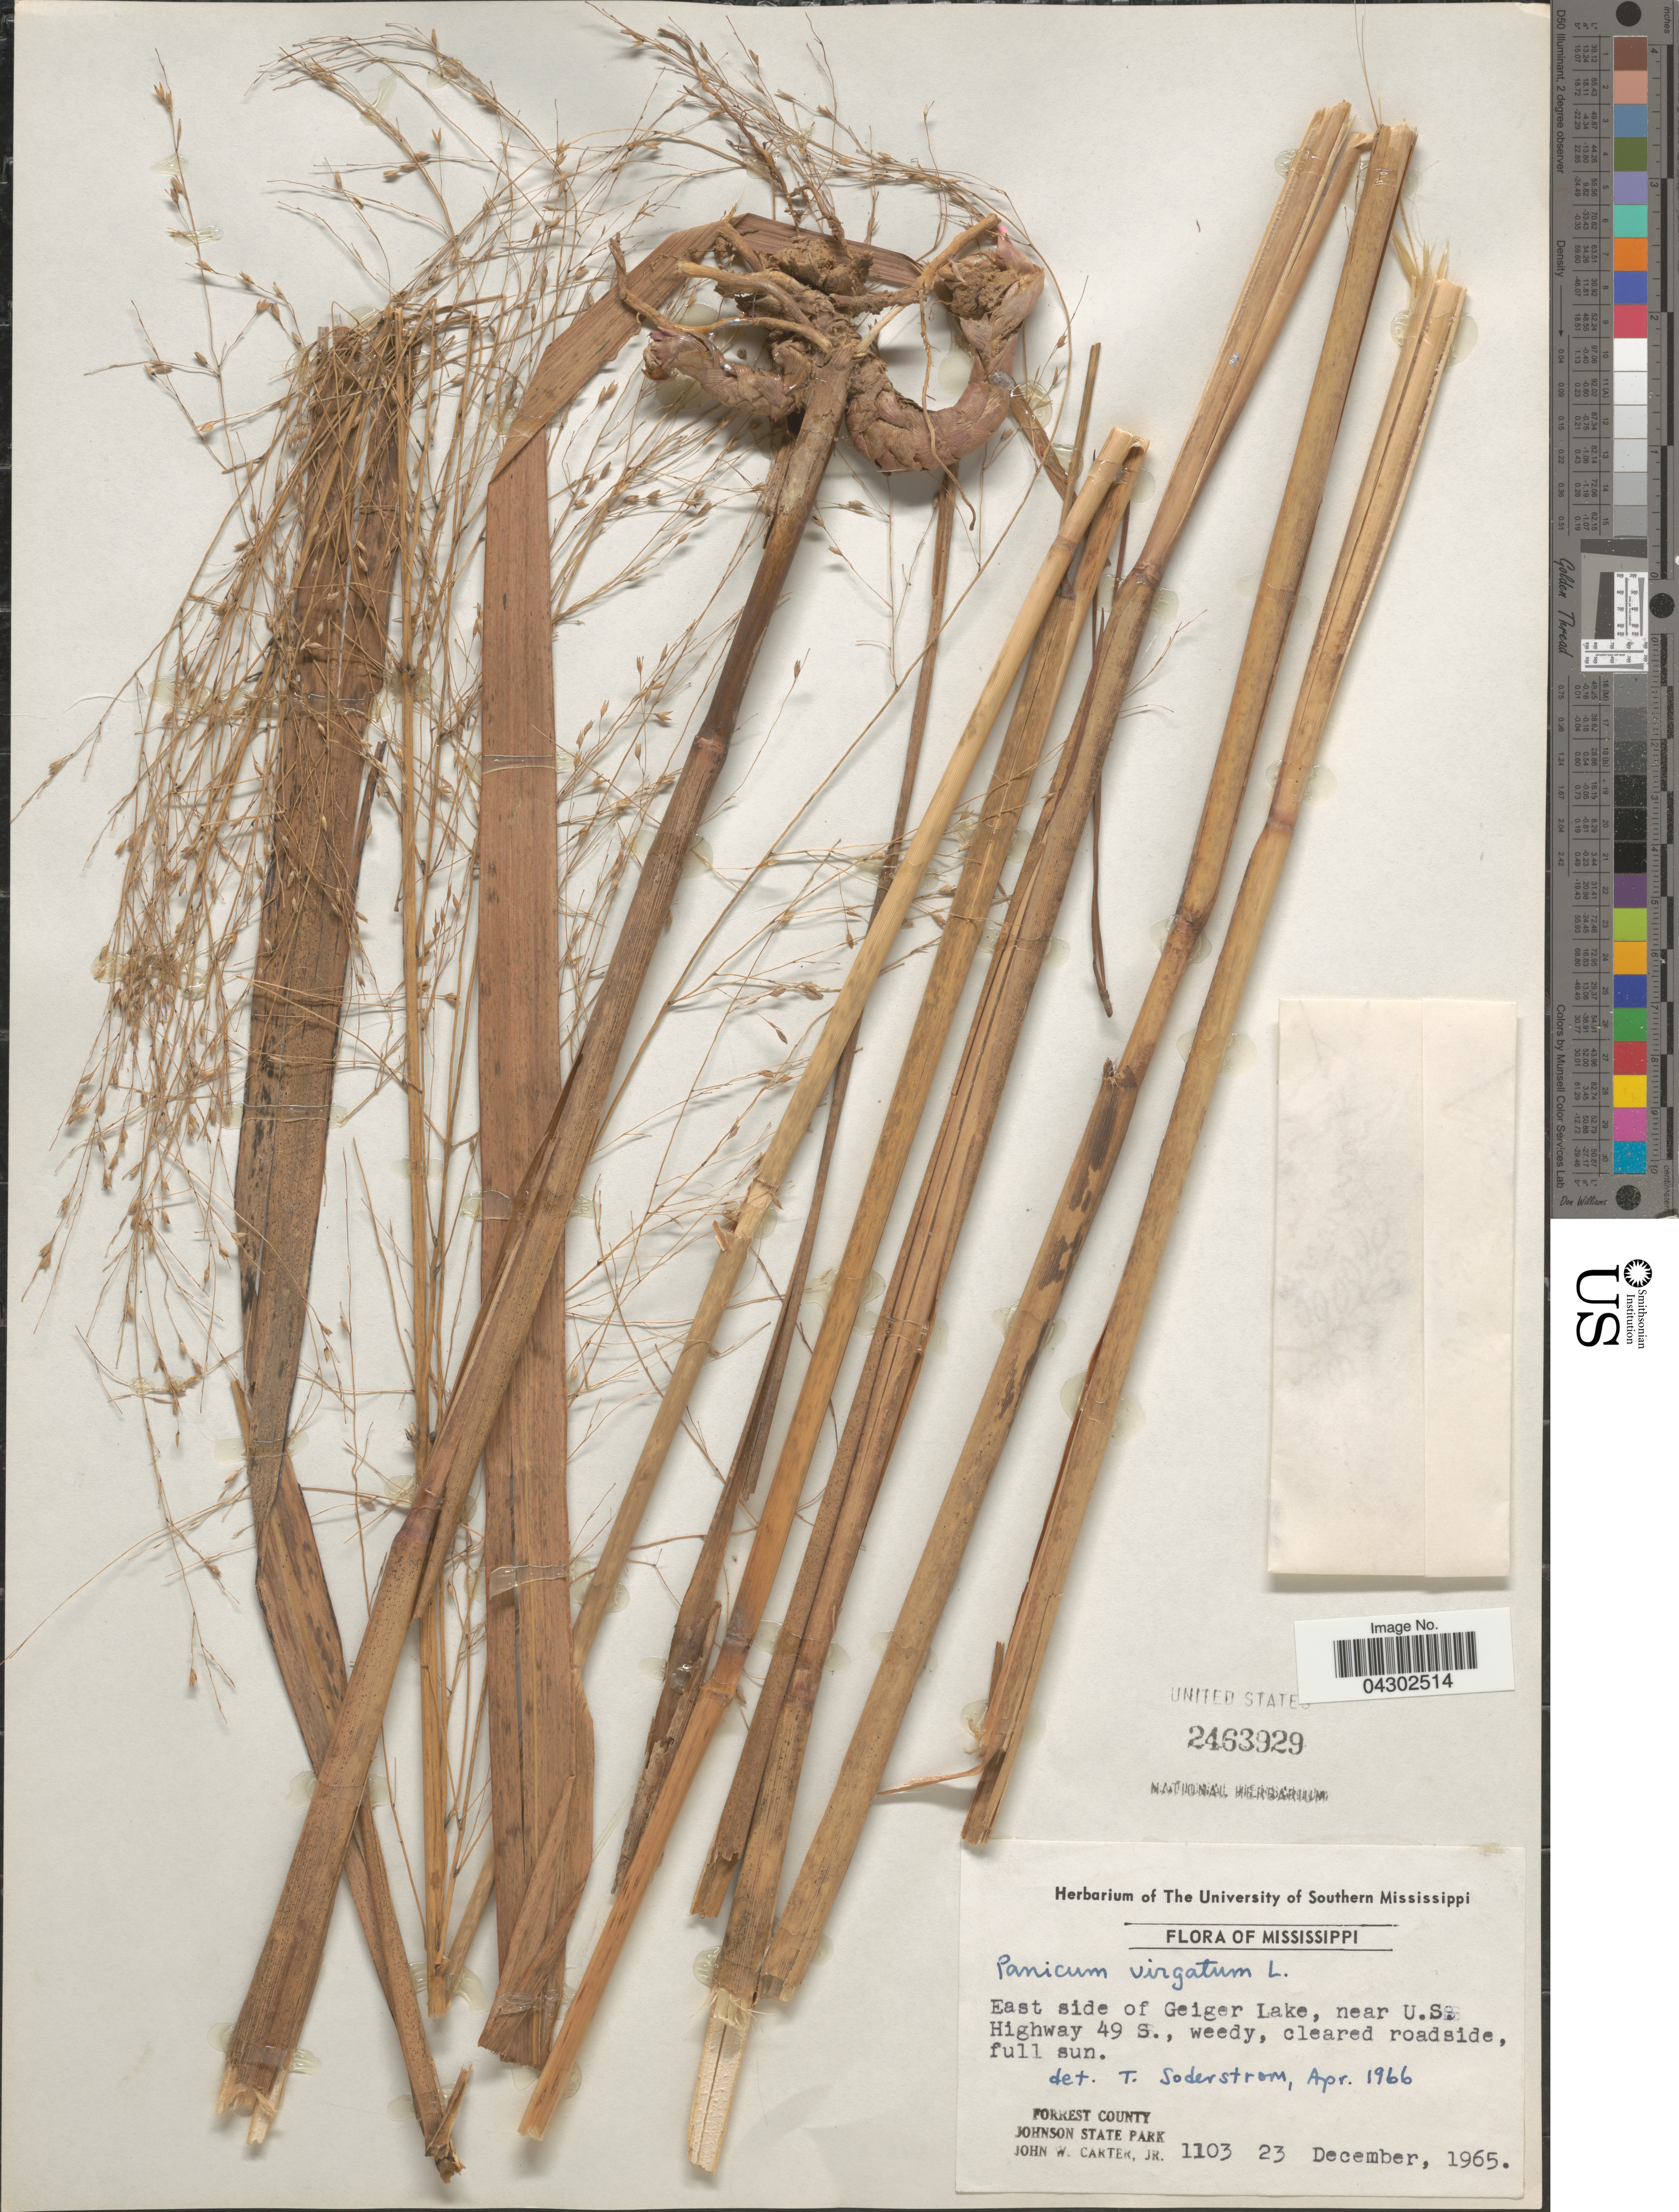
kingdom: Plantae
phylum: Tracheophyta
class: Liliopsida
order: Poales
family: Poaceae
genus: Panicum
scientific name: Panicum virgatum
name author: L.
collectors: J. W. Carter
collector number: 1103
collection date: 1965-12-23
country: United States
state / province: Mississippi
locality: East side of Geiger Lake, near U.S. Highway 49 S., weedy, cleared roadside, full sun. Forrest County. Johnson State Park.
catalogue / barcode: US 2463929